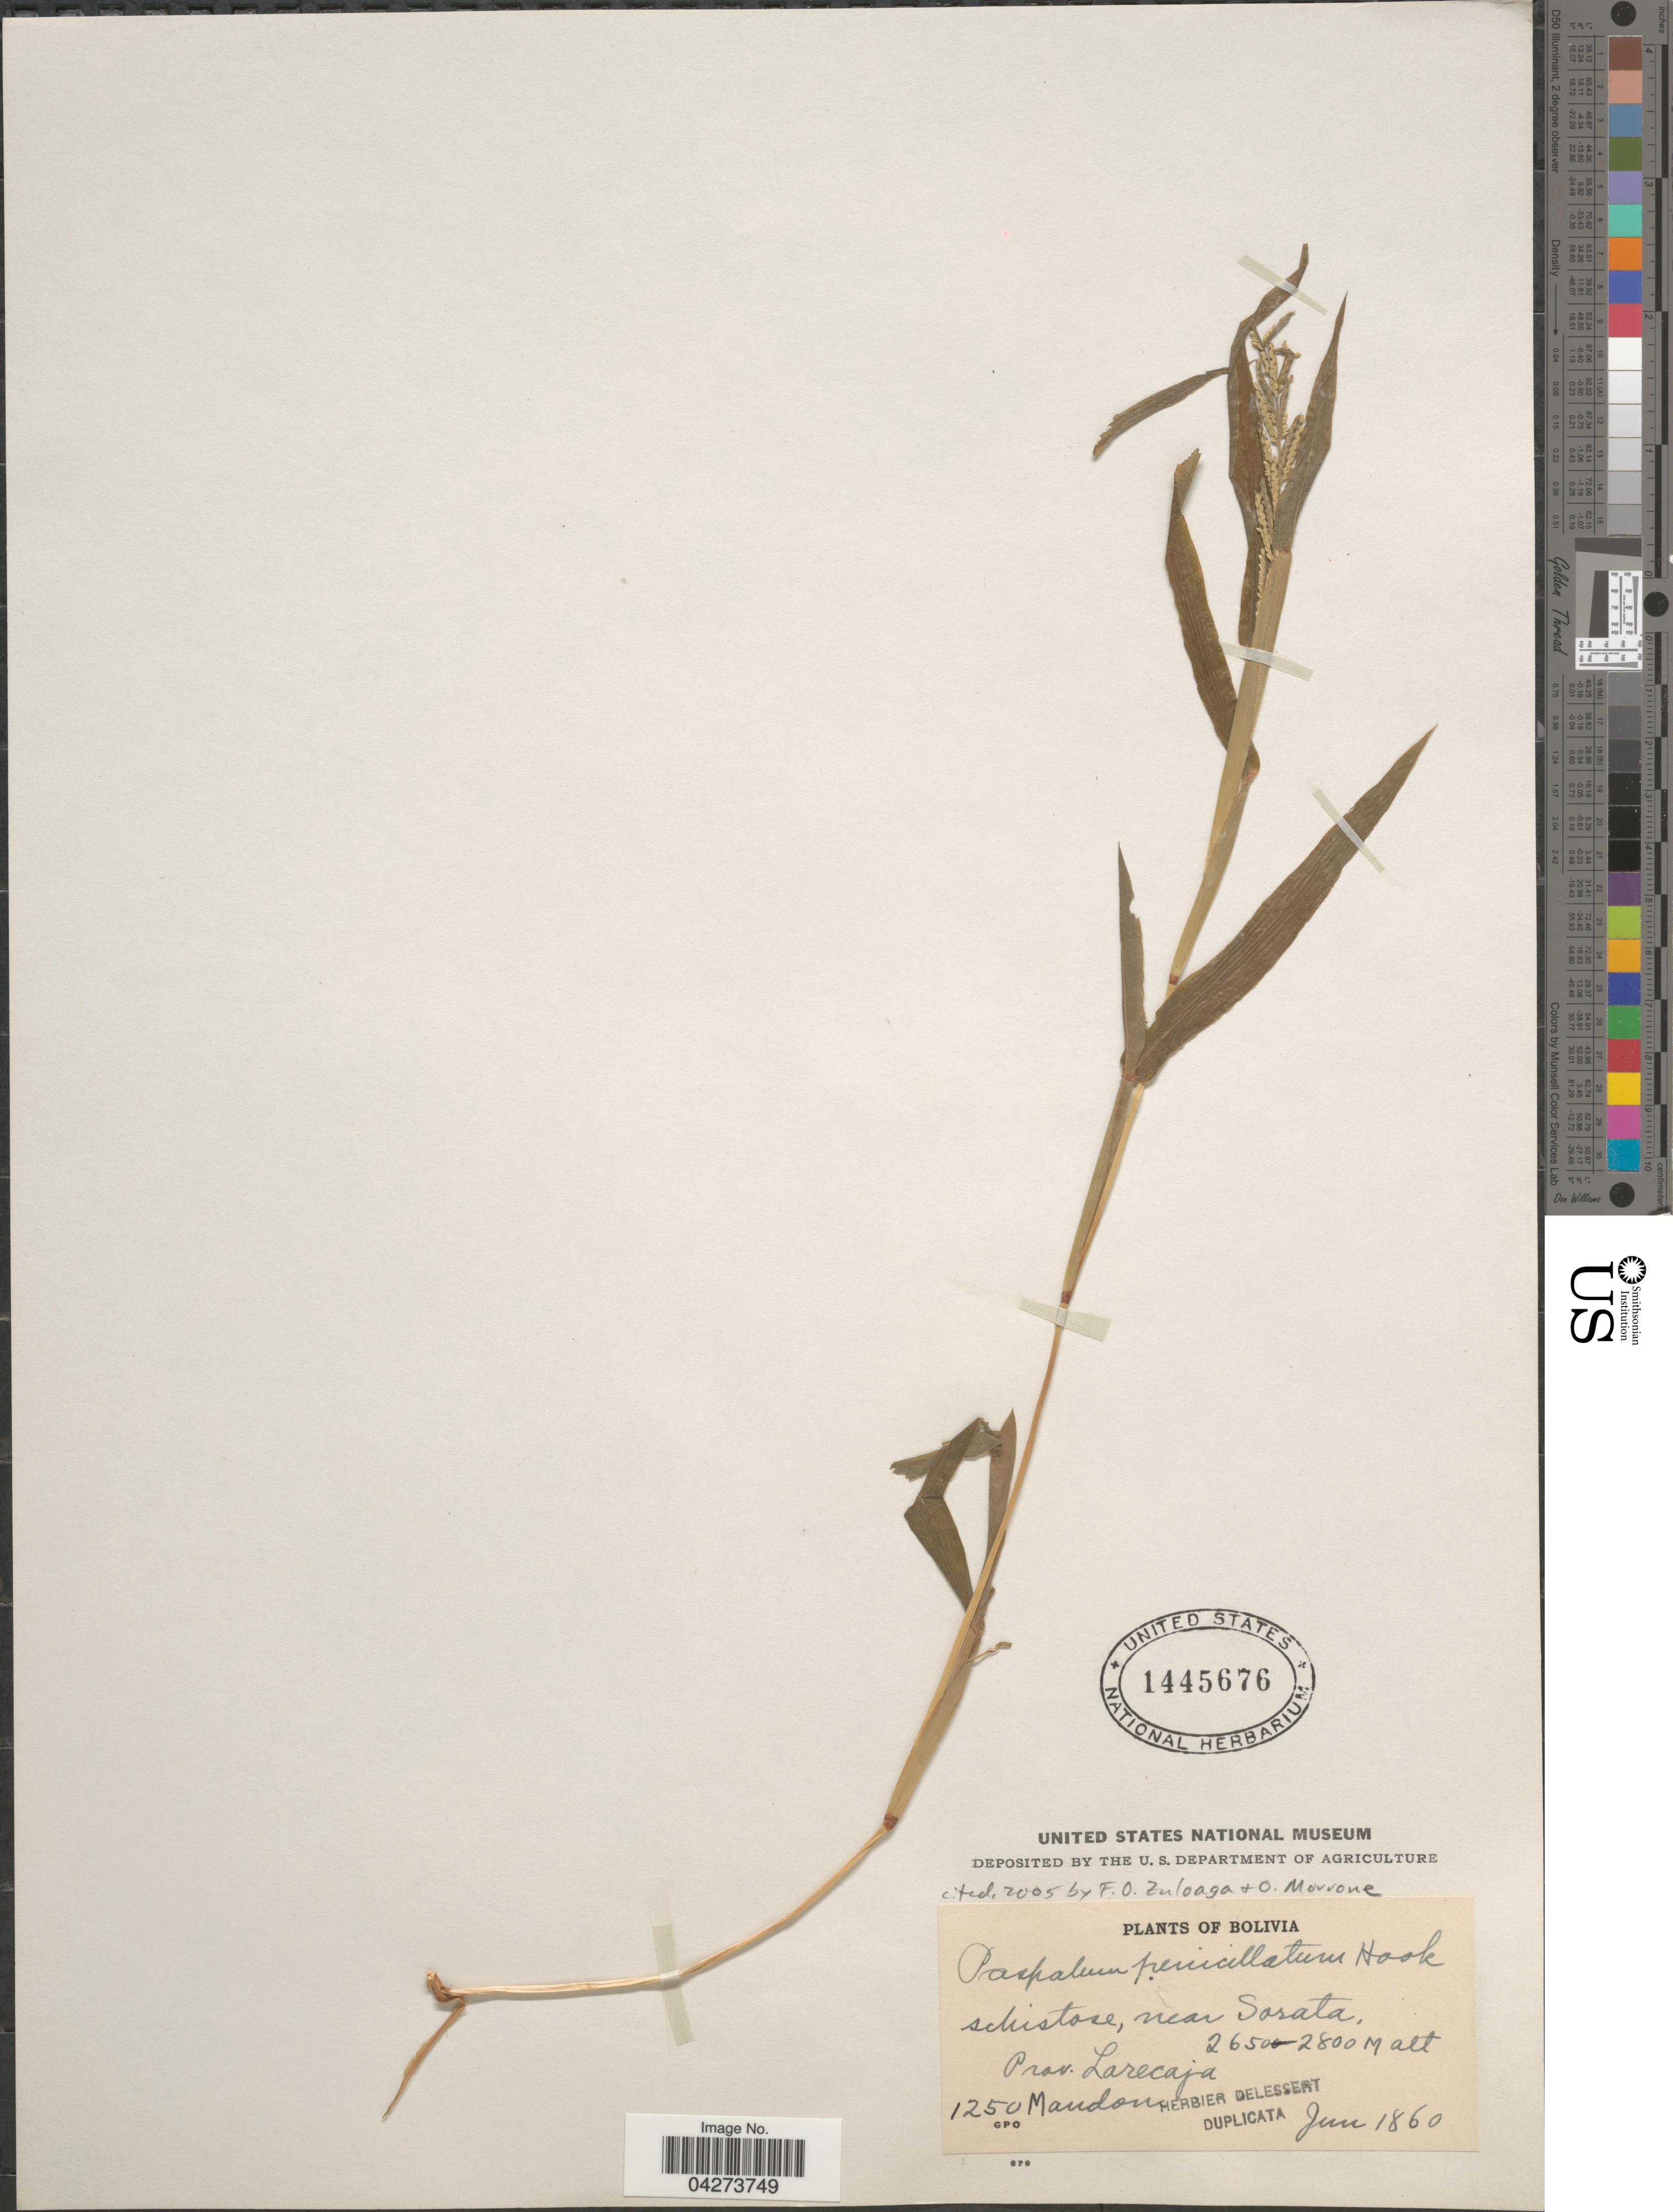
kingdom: Plantae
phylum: Tracheophyta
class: Liliopsida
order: Poales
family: Poaceae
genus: Paspalum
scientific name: Paspalum penicillatum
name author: Hook. f.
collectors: Mandon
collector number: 1250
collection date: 1860-06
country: Bolivia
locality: Near Sorata, Prov. Larecaja.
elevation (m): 2650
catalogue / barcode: US 1445676